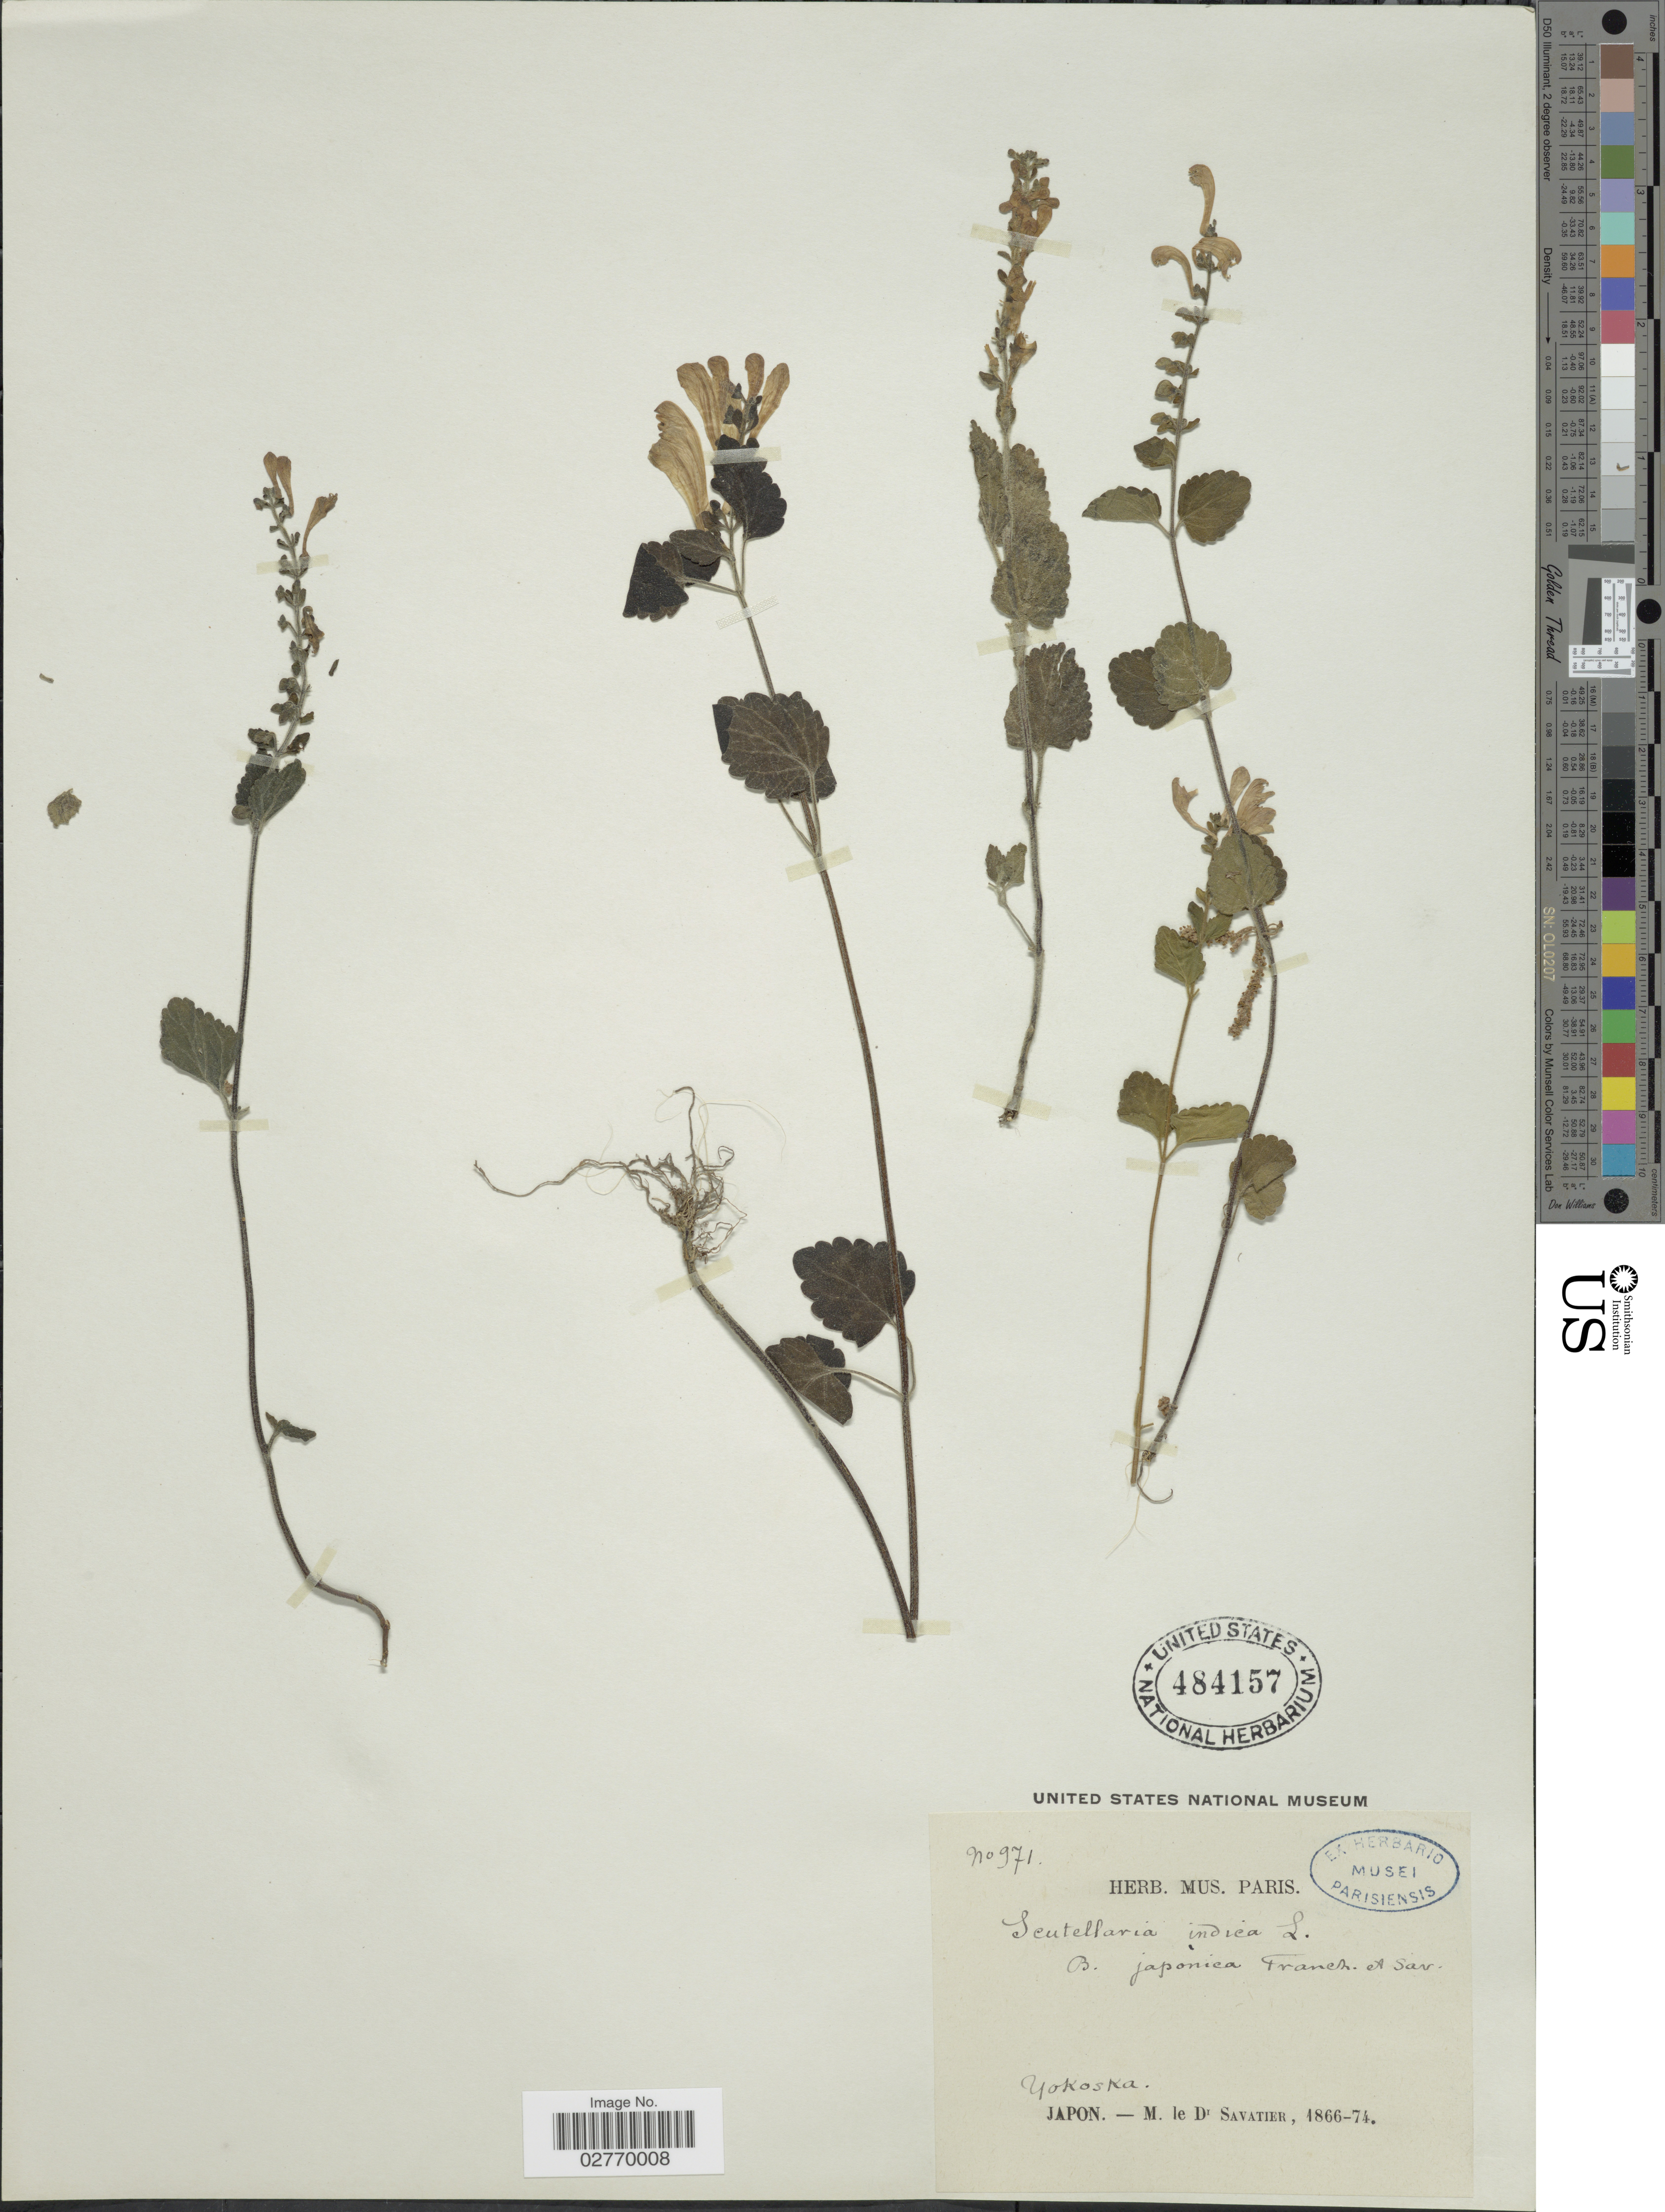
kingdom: Plantae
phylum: Tracheophyta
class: Magnoliopsida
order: Lamiales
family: Lamiaceae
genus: Scutellaria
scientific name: Scutellaria indica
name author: L.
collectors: Savatier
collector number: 971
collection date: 1866/1874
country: Japan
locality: Yokoska. Japon.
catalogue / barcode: US 484157